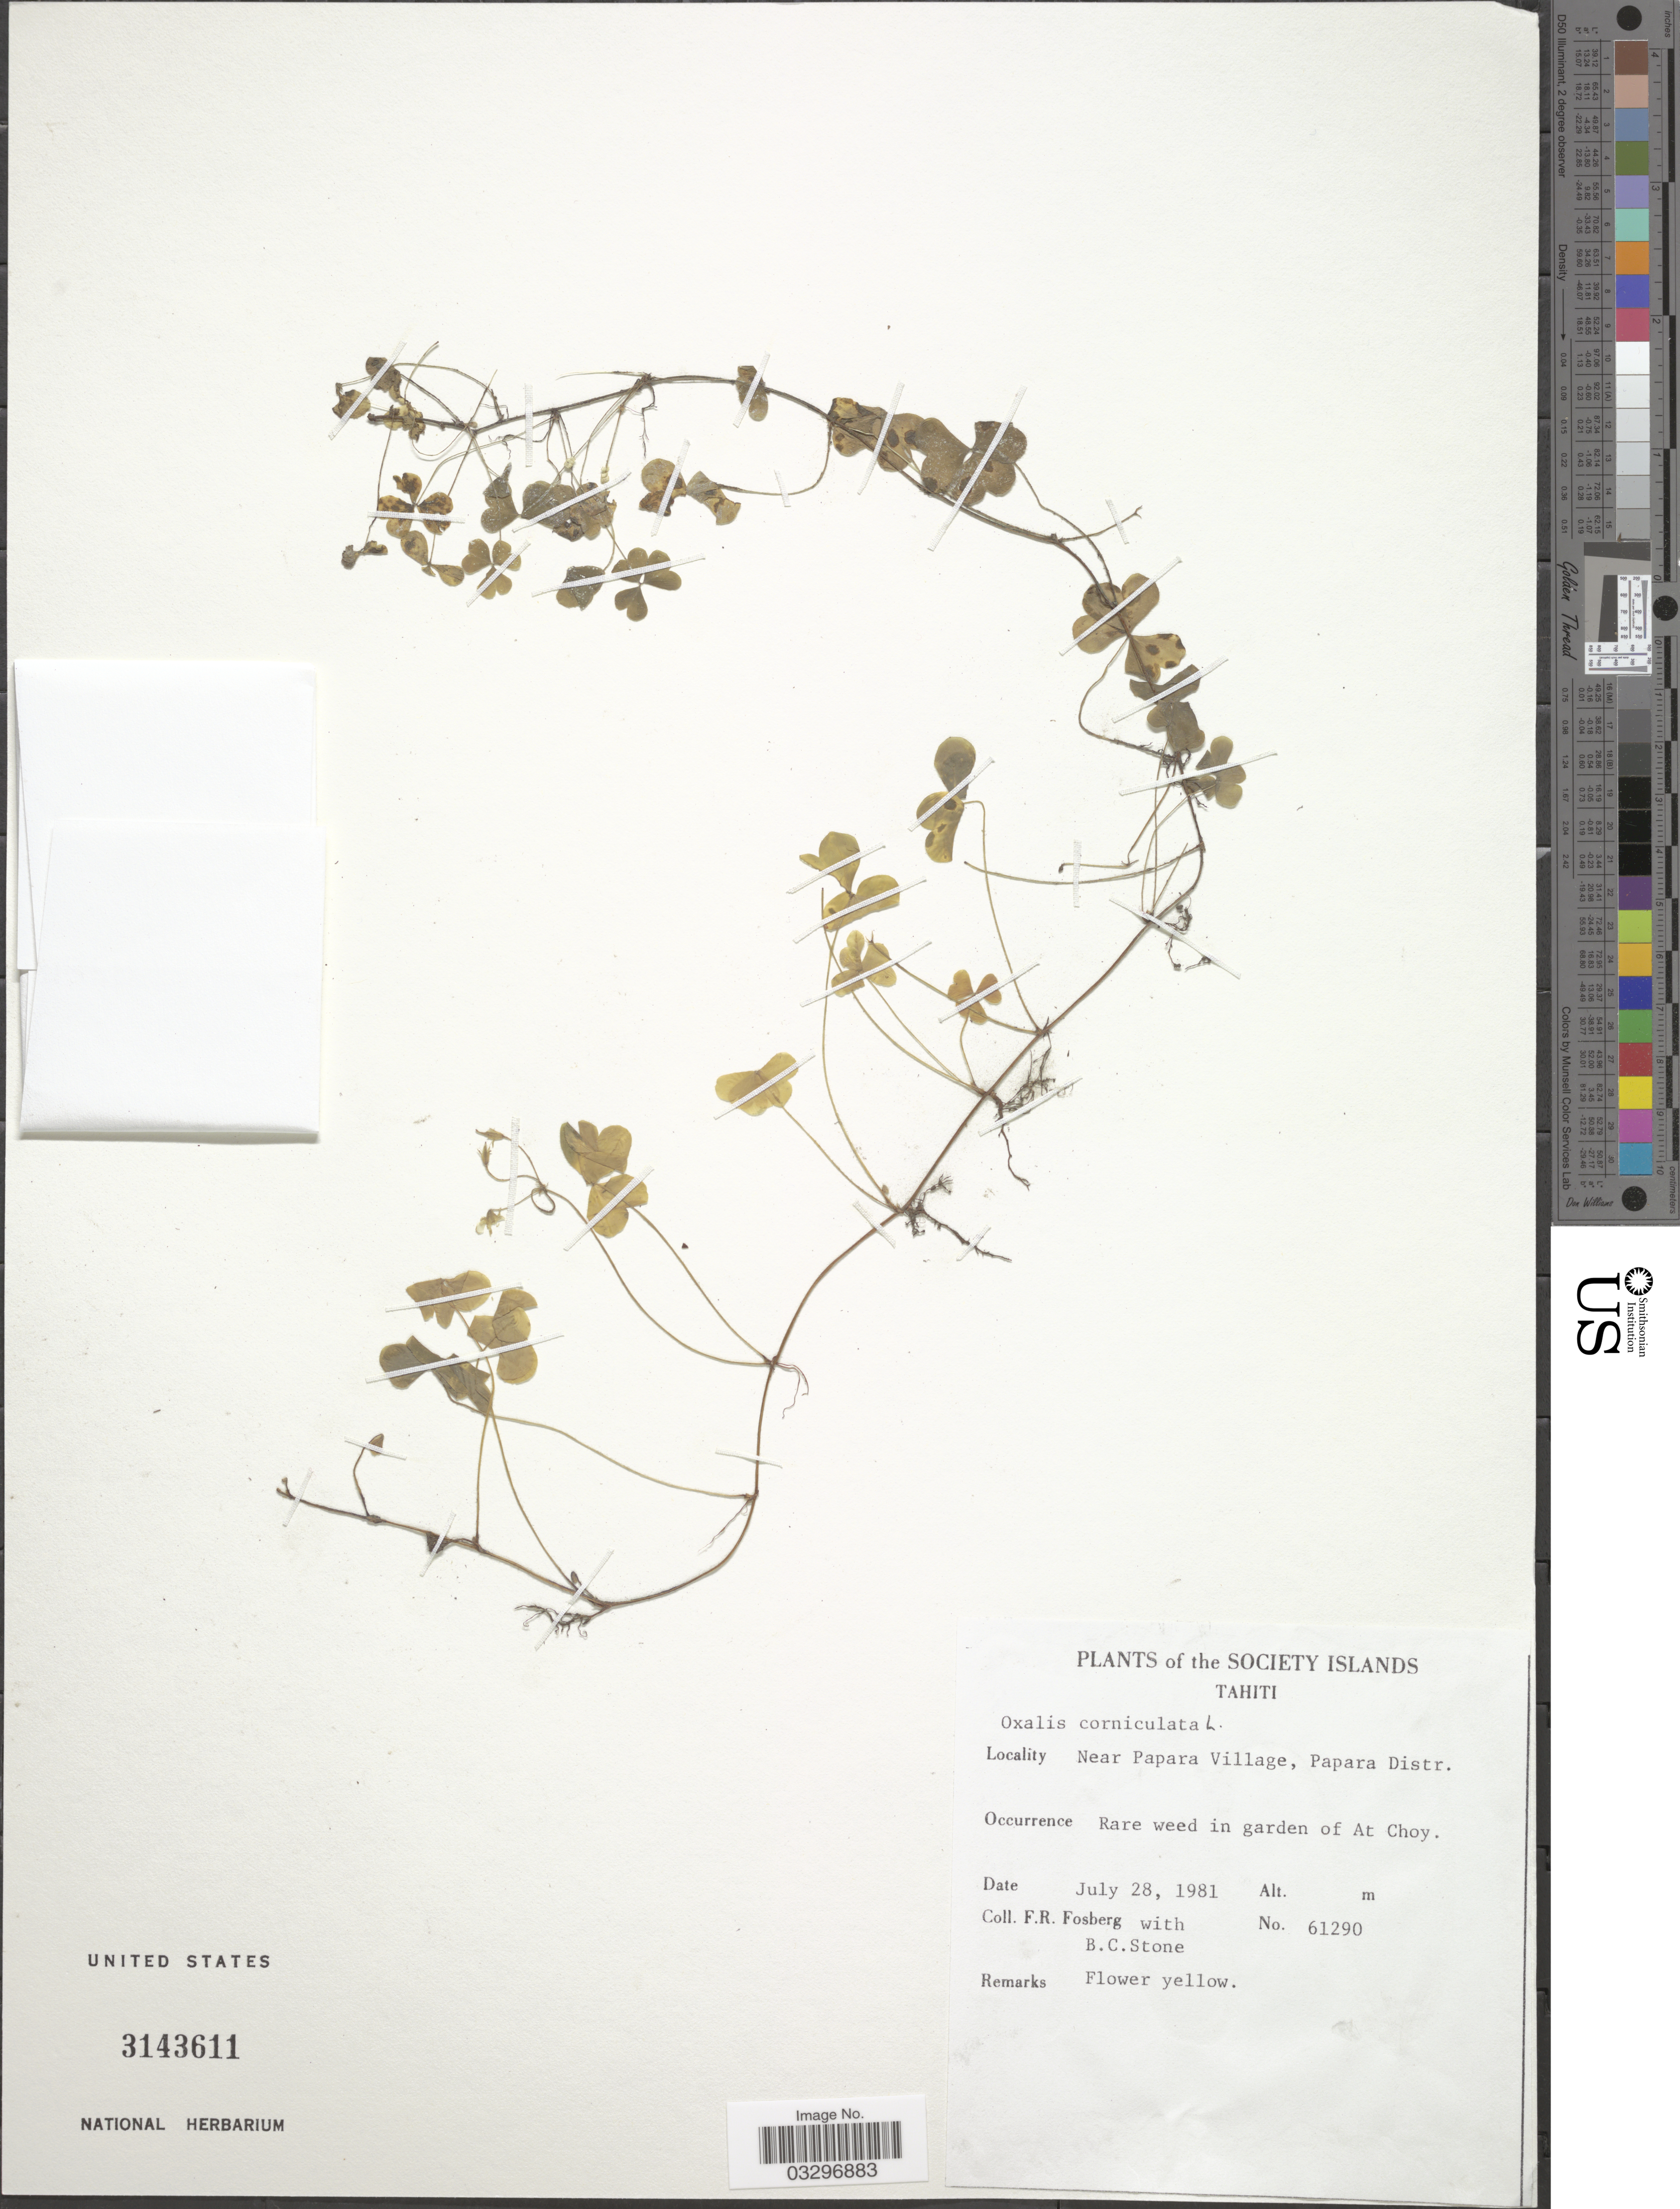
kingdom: Plantae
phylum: Tracheophyta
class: Magnoliopsida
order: Oxalidales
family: Oxalidaceae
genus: Oxalis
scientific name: Oxalis corniculata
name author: L.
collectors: F. R. Fosberg & B. C. Stone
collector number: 61290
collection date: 1981-07-28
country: French Polynesia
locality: Society Islands - Tahiti. Near Papara Village, Papara Distr. Rare weed in garden of At Choy.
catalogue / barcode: US 3143611